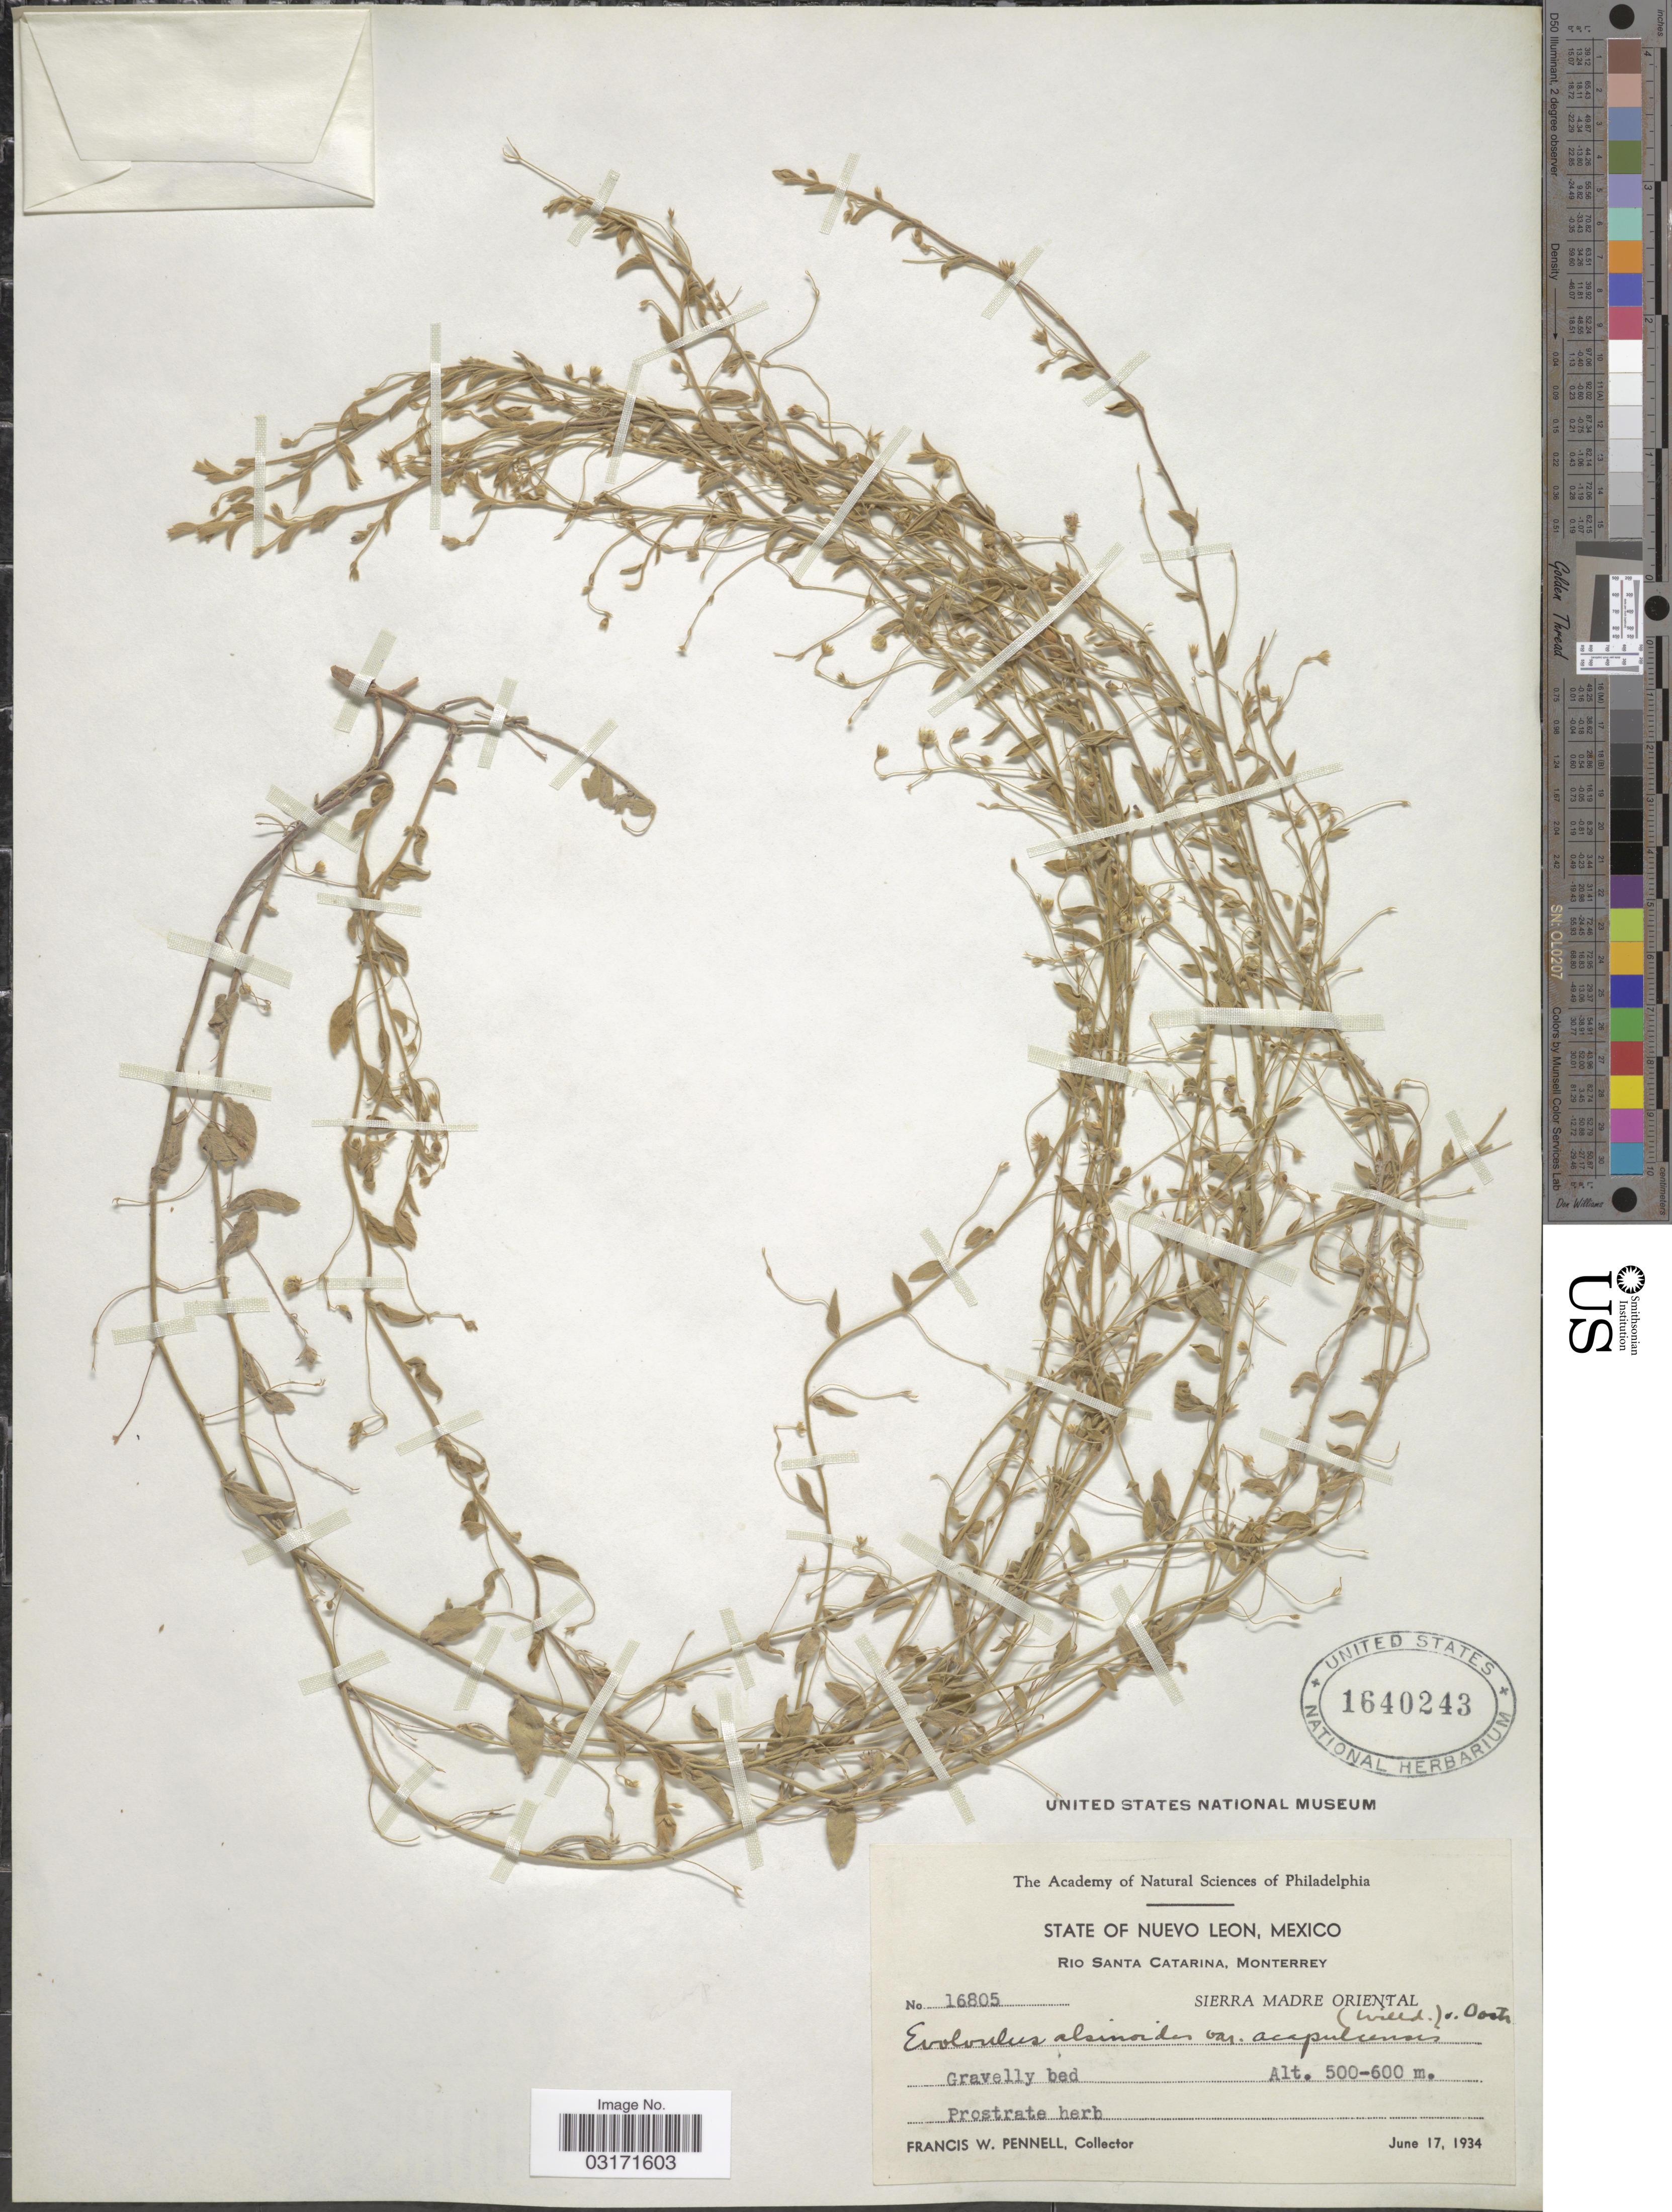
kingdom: Plantae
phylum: Tracheophyta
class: Magnoliopsida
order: Solanales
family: Convolvulaceae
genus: Evolvulus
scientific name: Evolvulus alsinoides var. acapulcensis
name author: (Willd. ex Schult.) Ooststr.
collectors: F. W. Pennell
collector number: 16805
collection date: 1934-06-17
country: Mexico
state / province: Nuevo León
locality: Rio Santa Catarina, Monterrey, Sierra Madre Oriental.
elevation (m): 500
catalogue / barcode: US 1640243